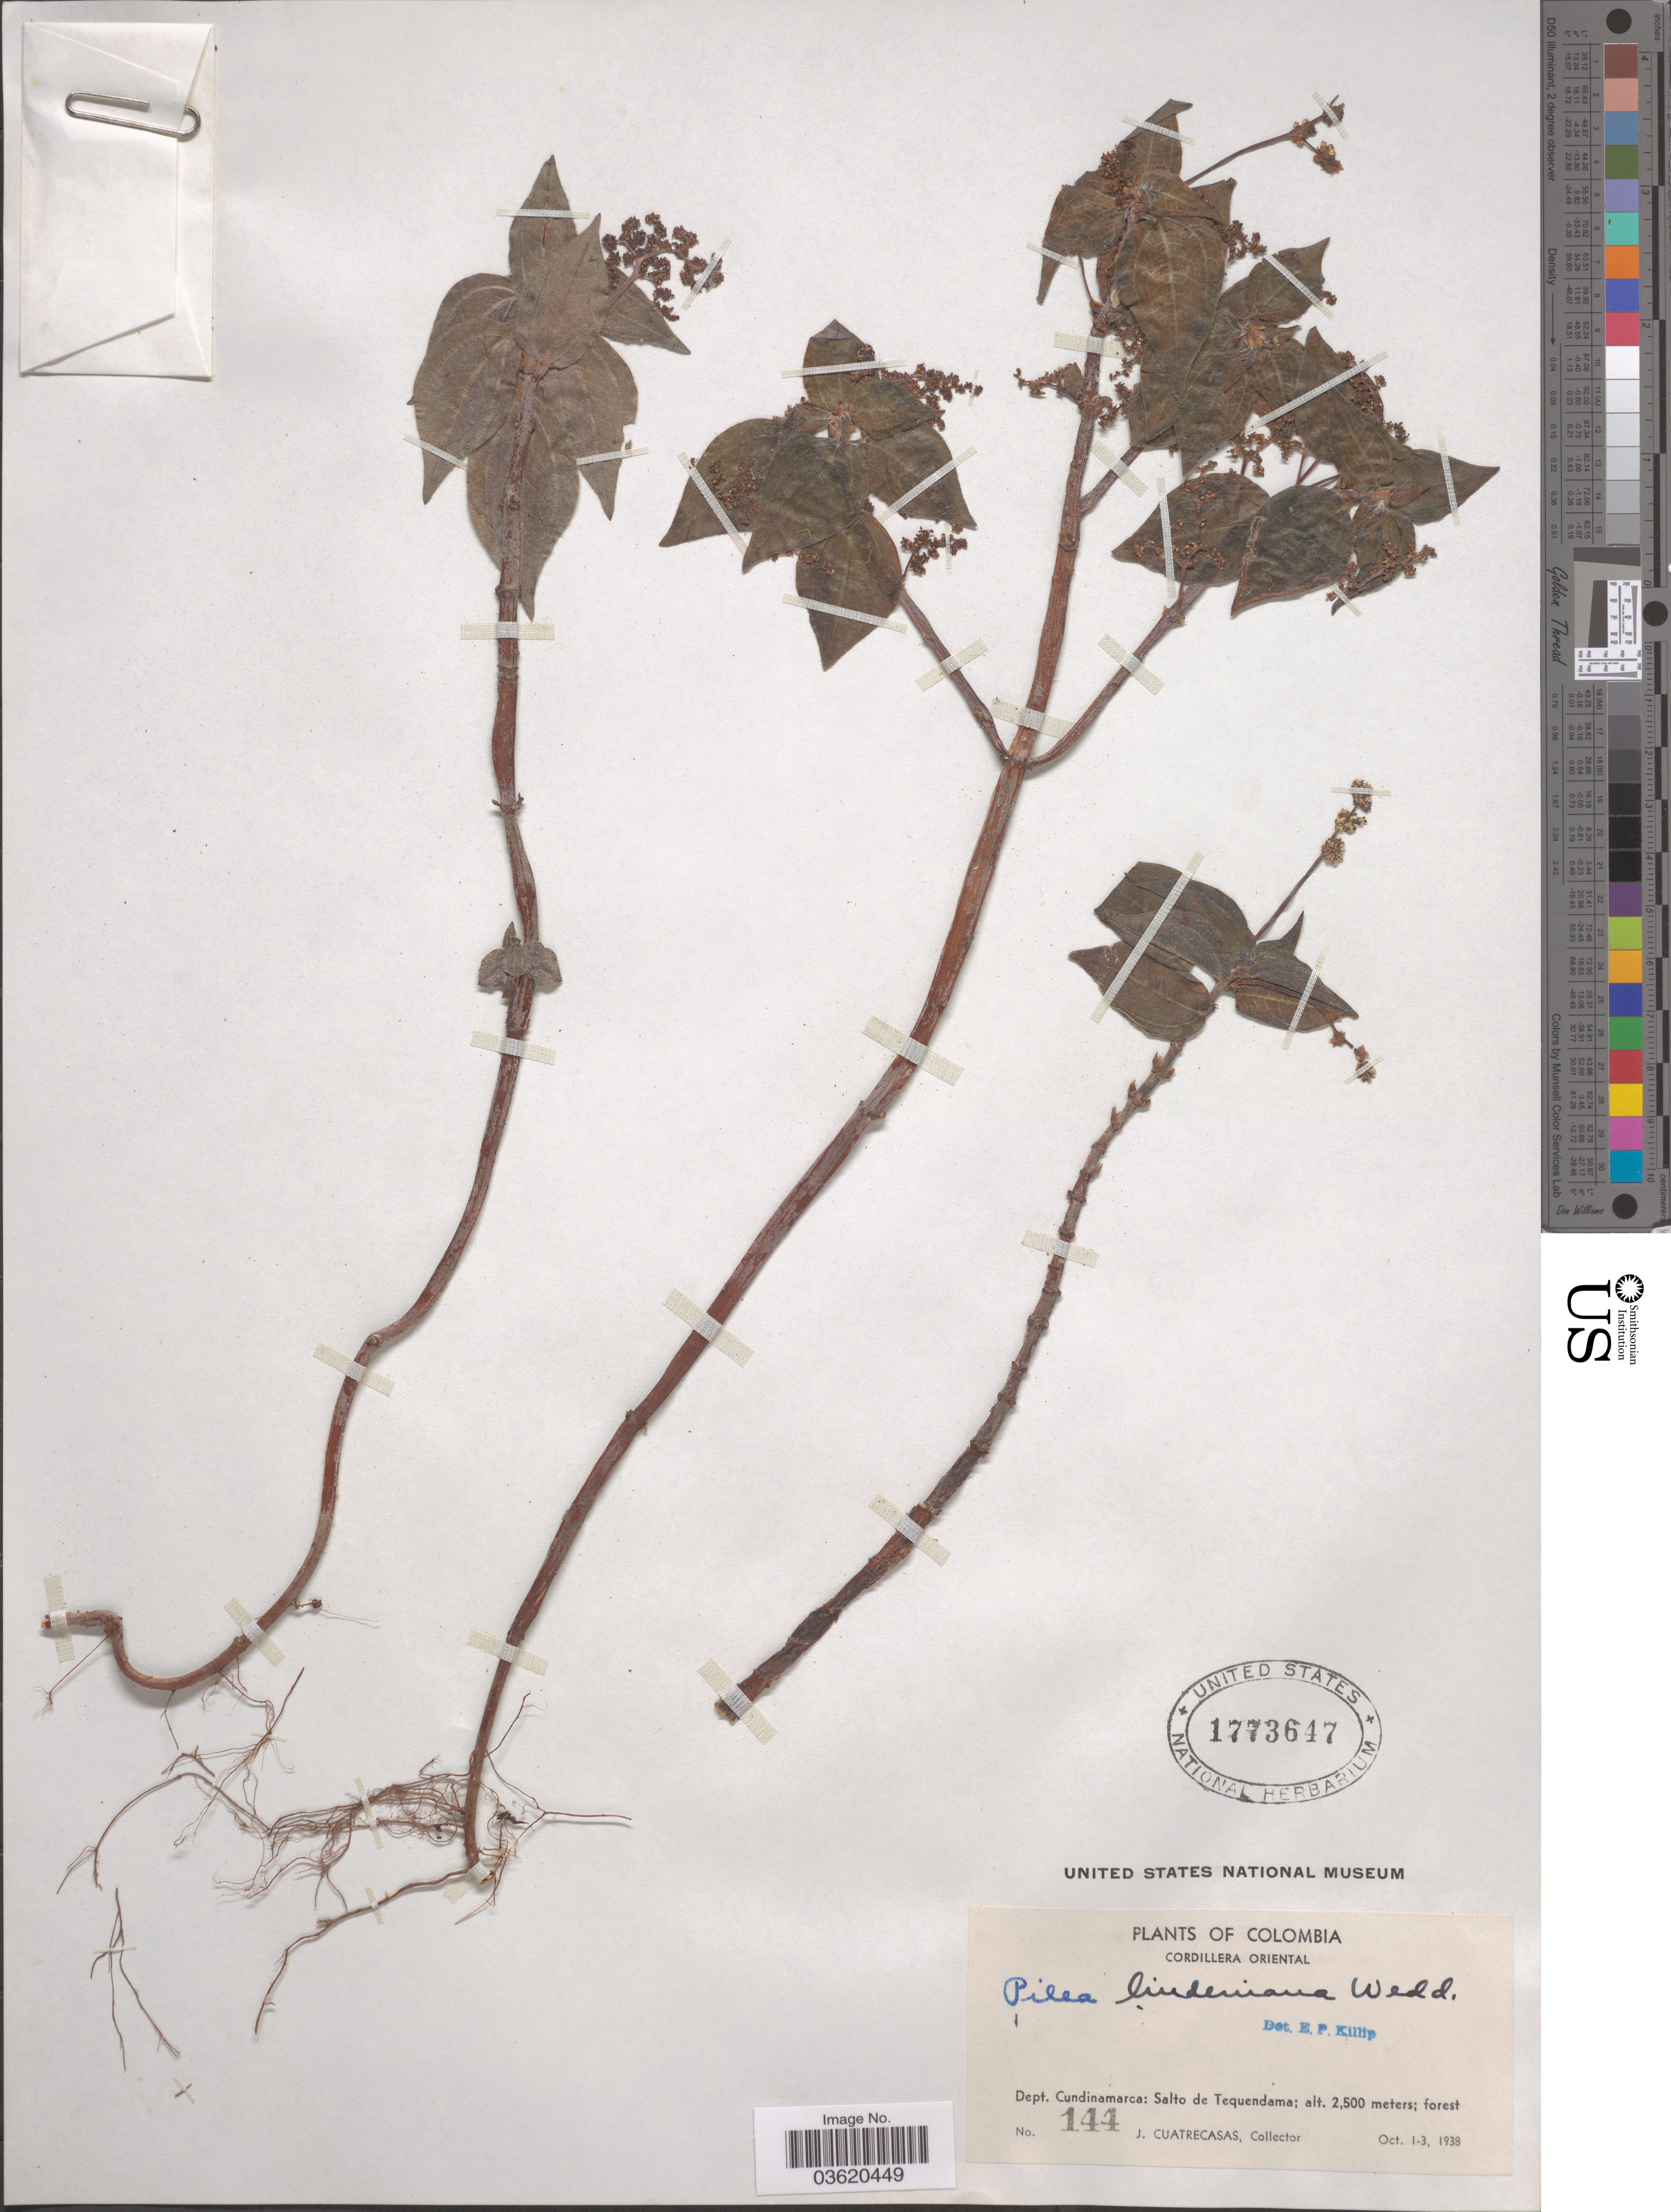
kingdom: Plantae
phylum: Tracheophyta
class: Magnoliopsida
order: Rosales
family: Urticaceae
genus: Pilea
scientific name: Pilea lindeniana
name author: Wedd.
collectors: J. Cuatrecasas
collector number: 144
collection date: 1938-10-01/1938-10-03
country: Colombia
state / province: Cundinamarca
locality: Cordillea Oriental. Dept. Cundinamarca: Salta de Tequendama.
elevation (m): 2500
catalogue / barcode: US 1773647